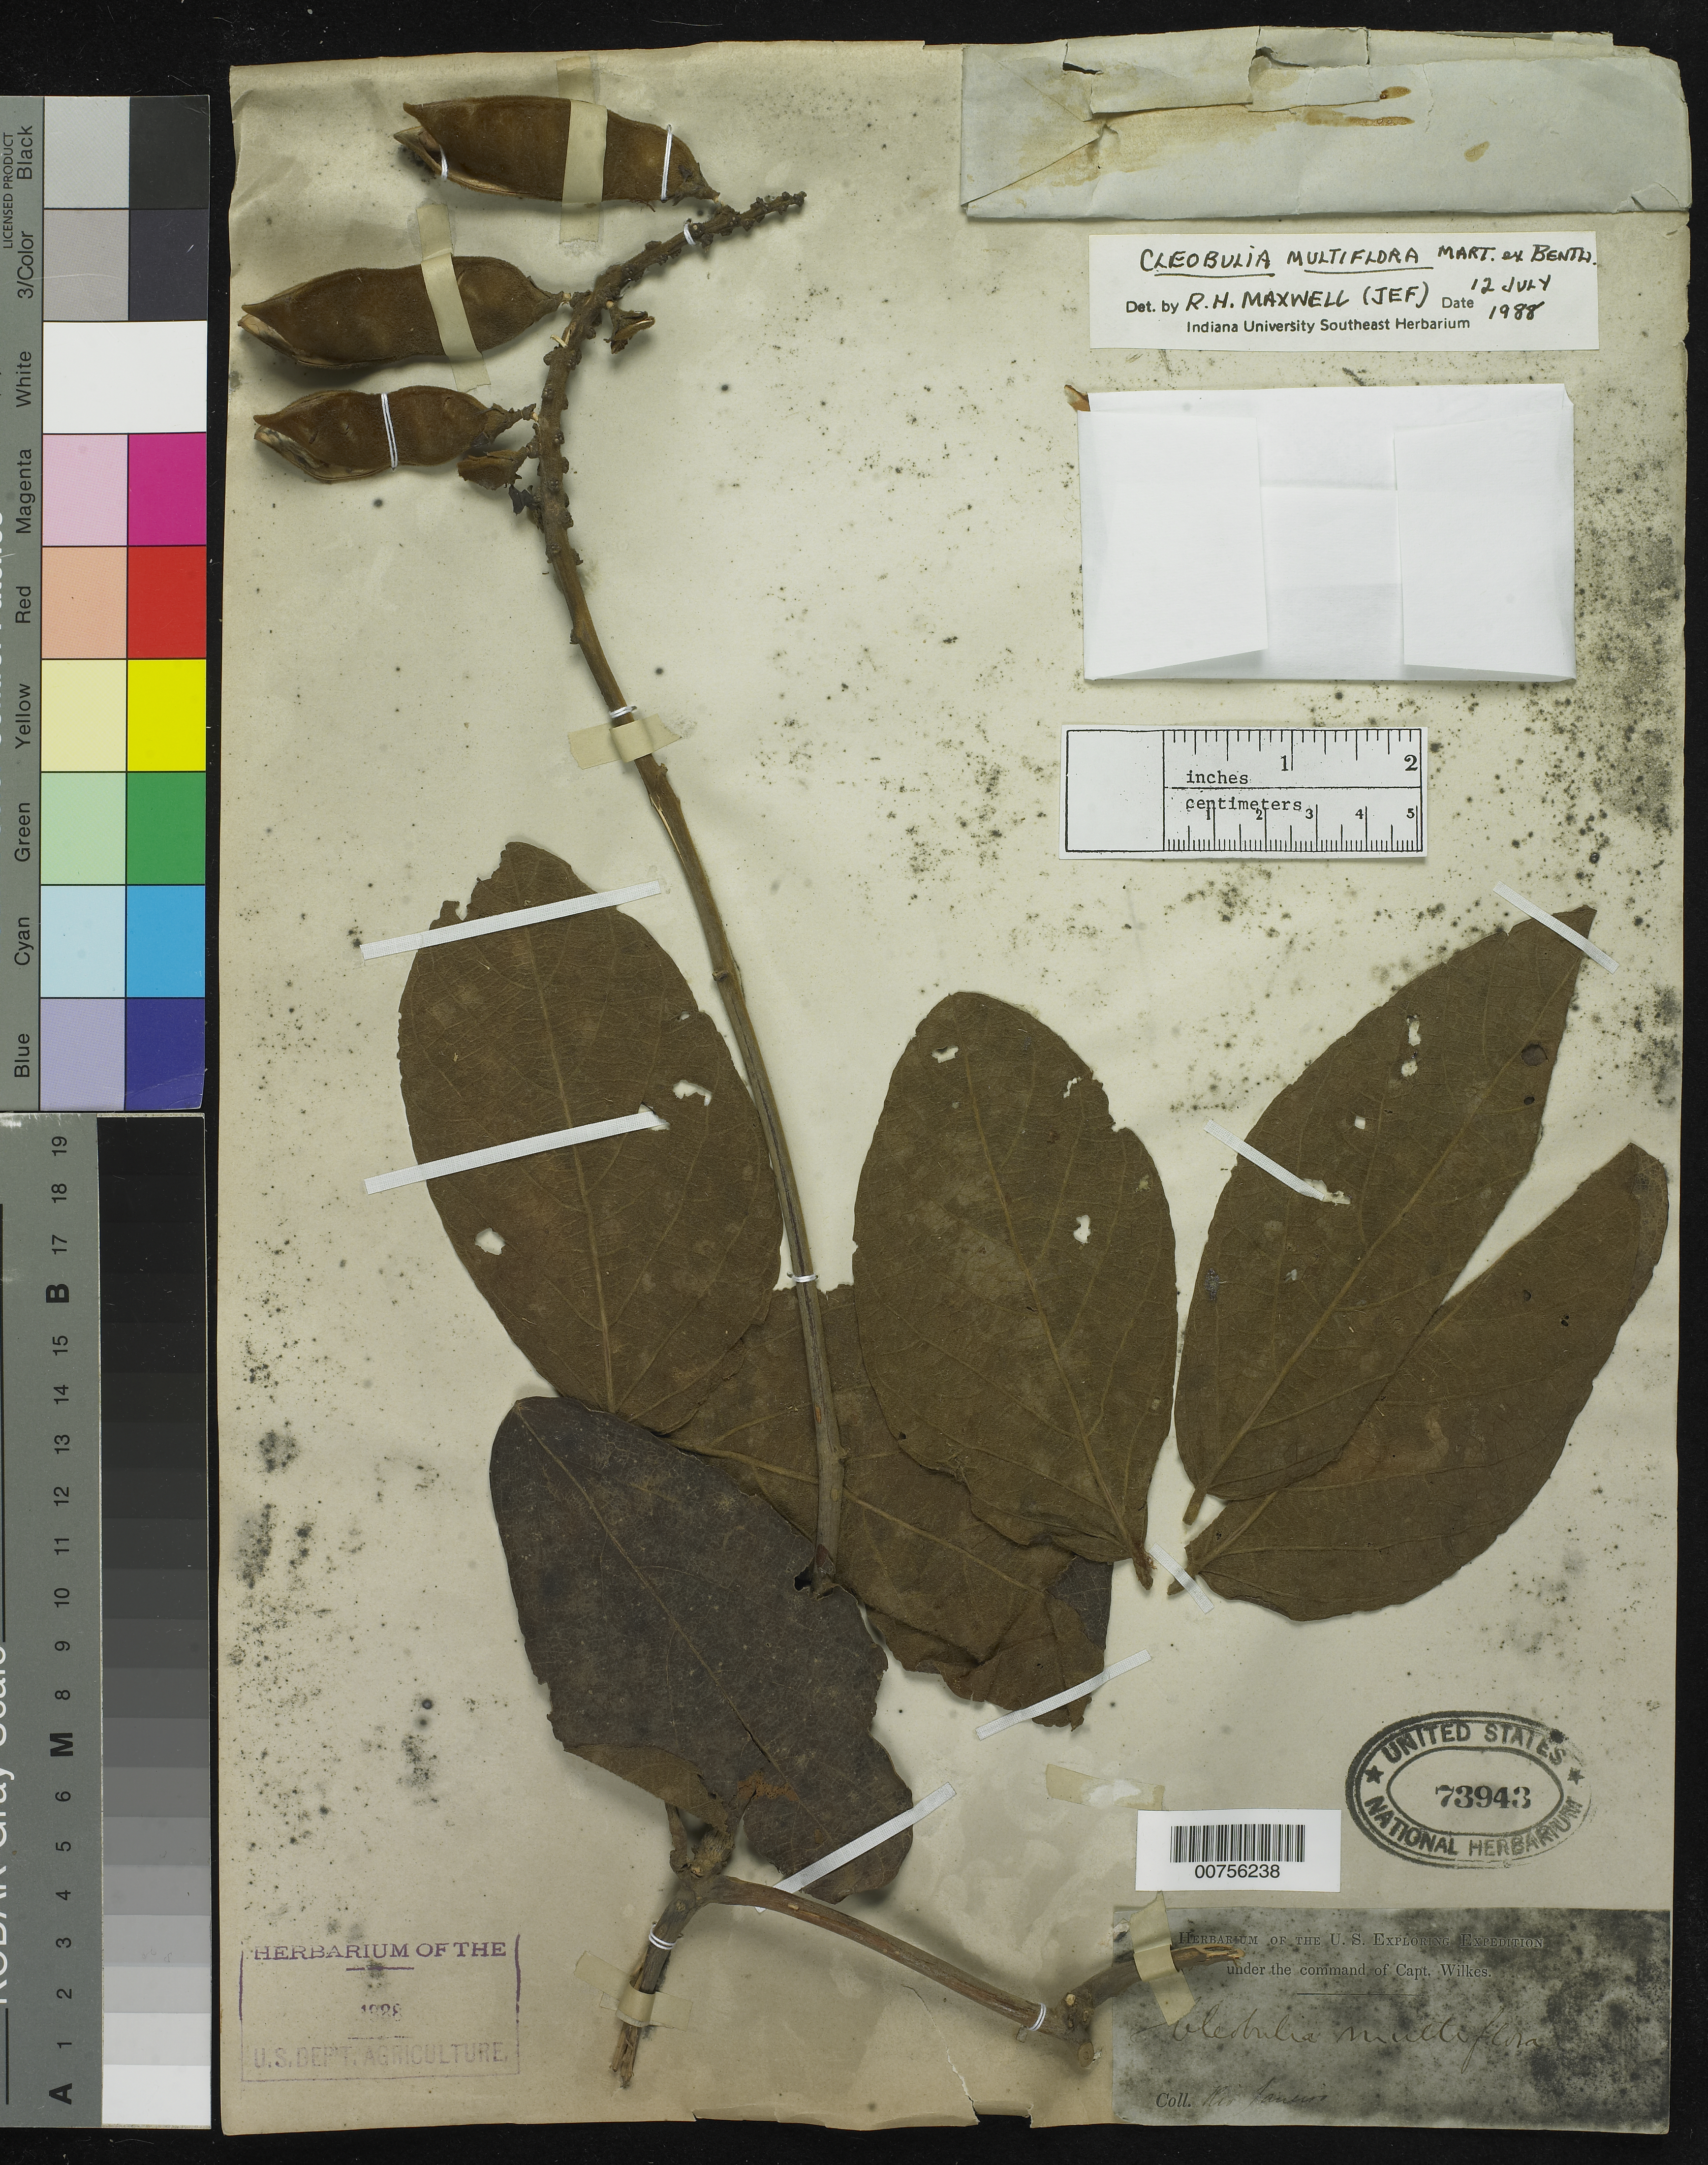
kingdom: Plantae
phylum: Tracheophyta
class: Magnoliopsida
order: Fabales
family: Fabaceae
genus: Cleobulia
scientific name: Cleobulia multiflora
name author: Mart. ex Benth.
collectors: Wilkes Explor. Exped.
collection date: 1838/1842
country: Brazil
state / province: Rio de Janeiro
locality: Rio Janeiro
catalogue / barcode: US 73943